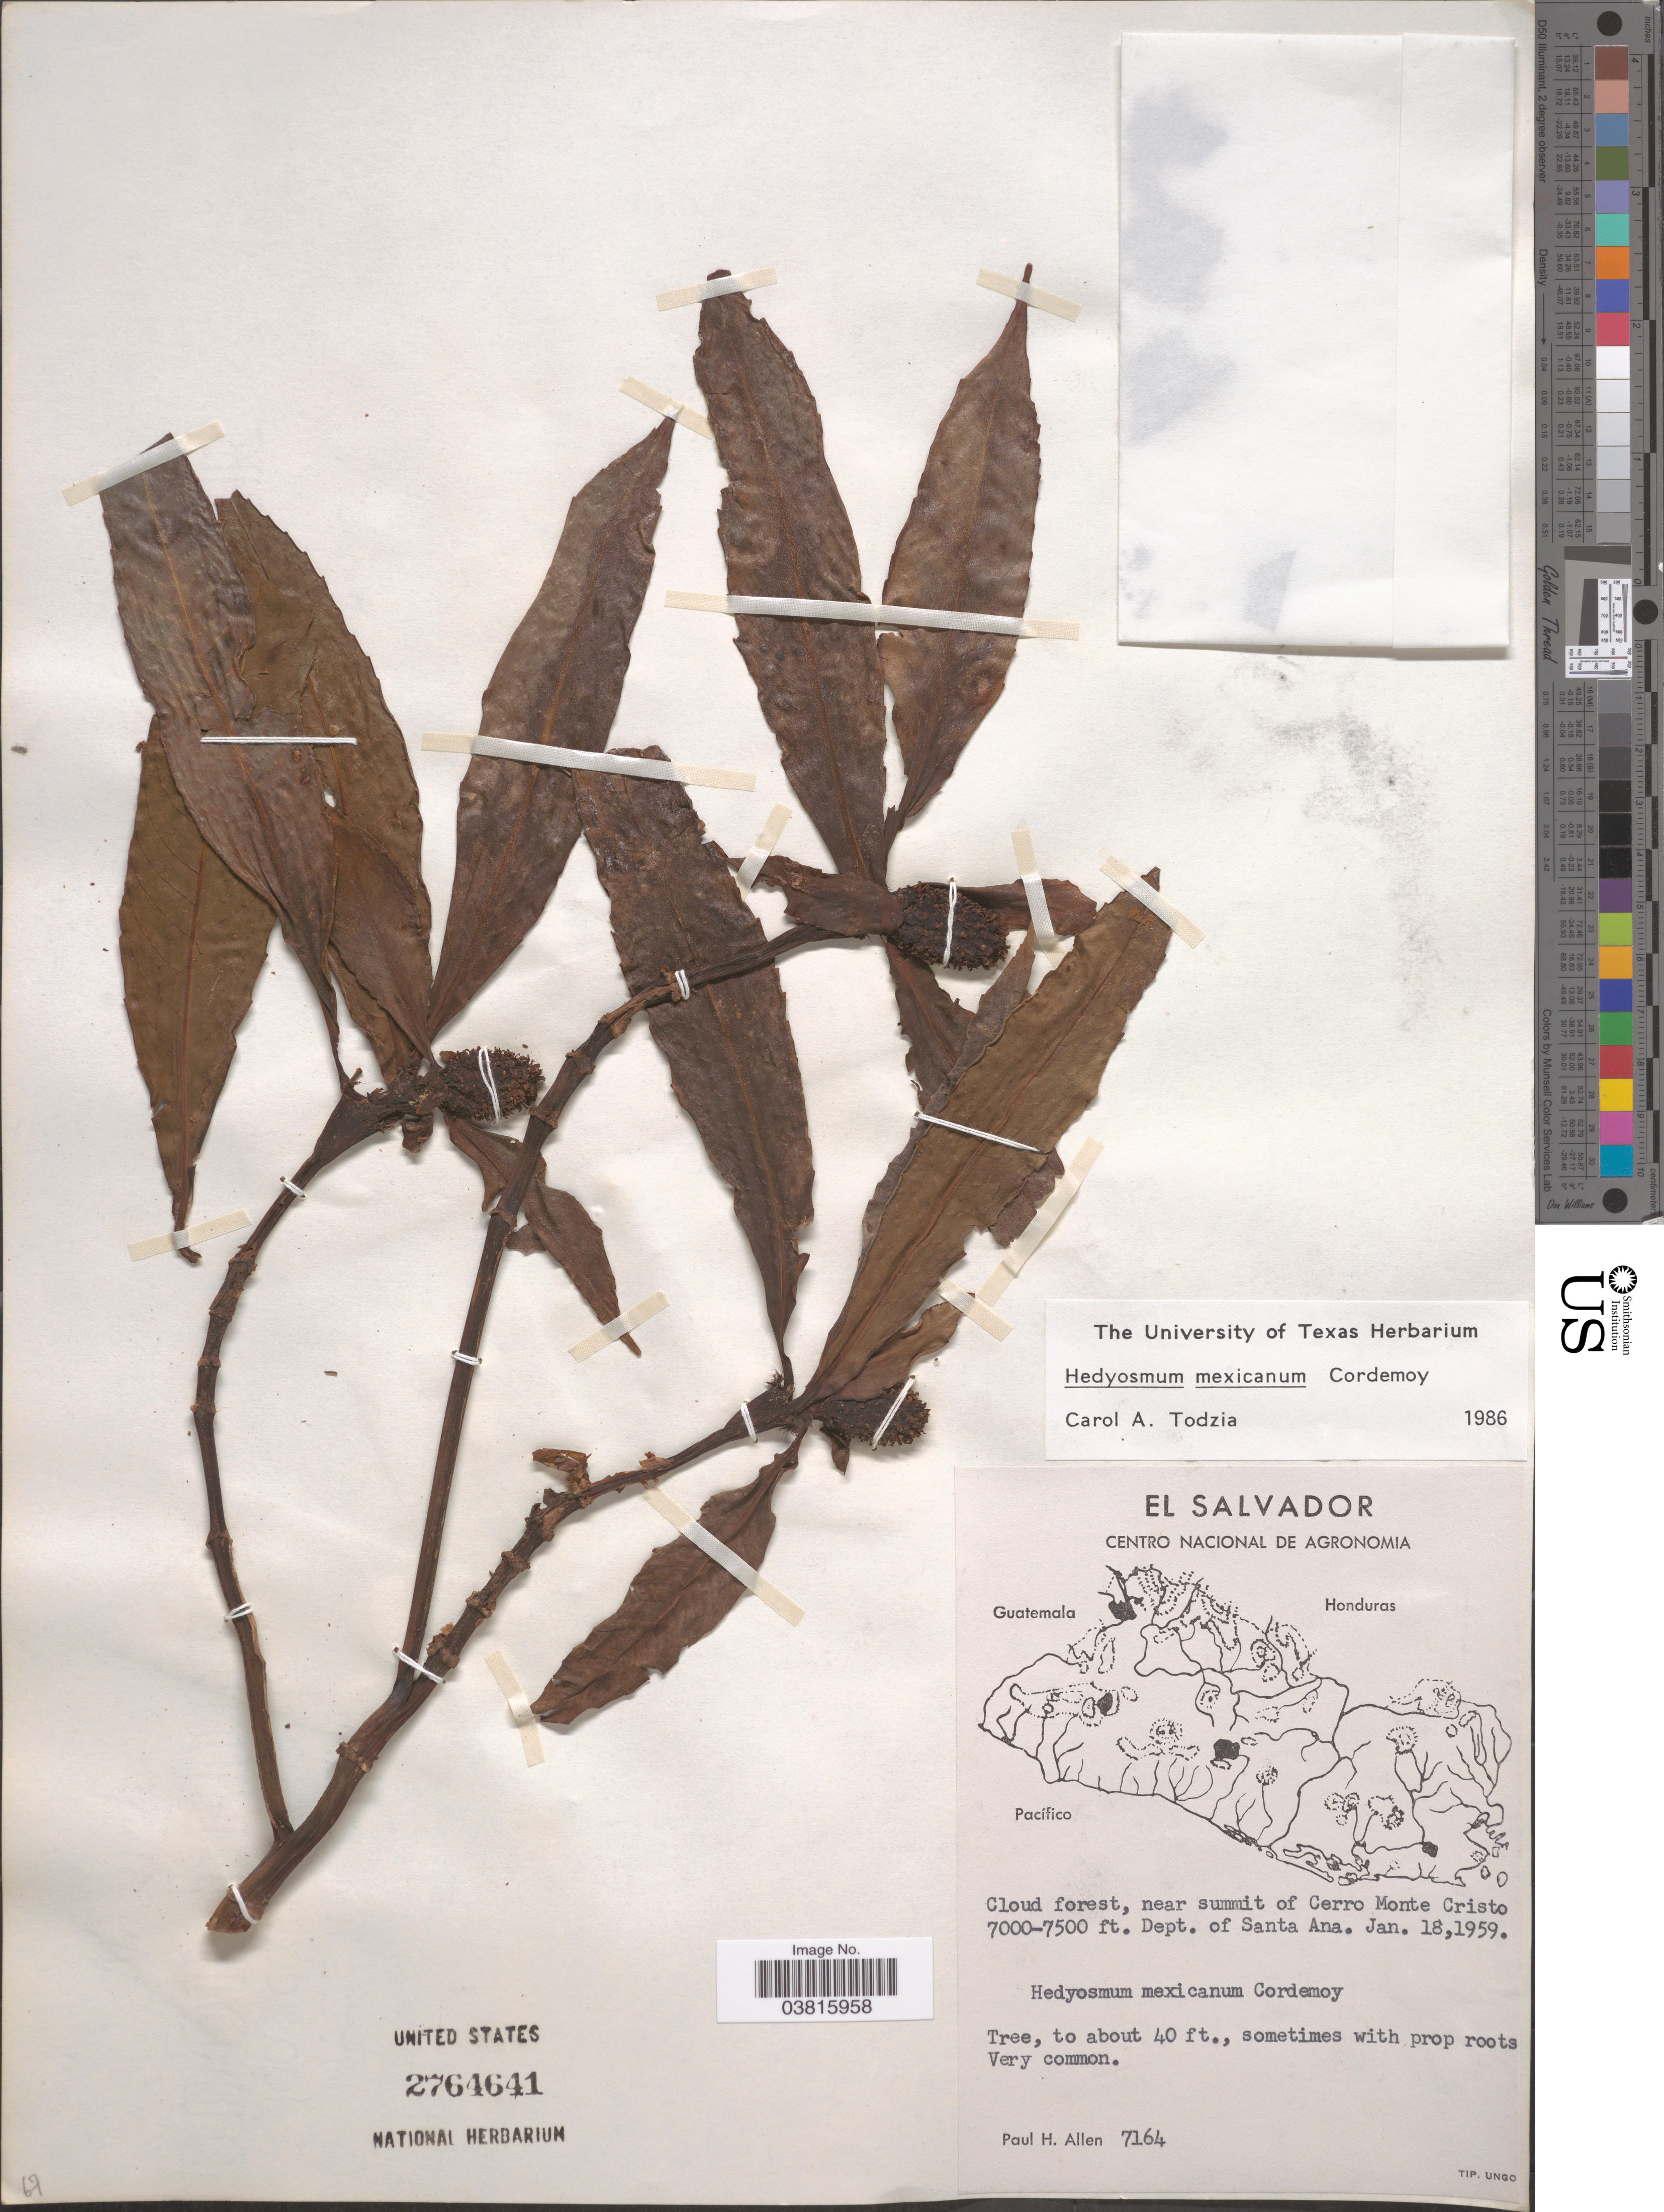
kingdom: Plantae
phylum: Tracheophyta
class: Magnoliopsida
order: Chloranthales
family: Chloranthaceae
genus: Hedyosmum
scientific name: Hedyosmum artocarpus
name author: Solms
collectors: P. H. Allen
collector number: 7164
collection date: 1959-01-18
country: El Salvador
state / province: Santa Ana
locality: Near summit of Cerro Monte Cristo. Dept. of Santa Ana.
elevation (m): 2134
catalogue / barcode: US 2764641